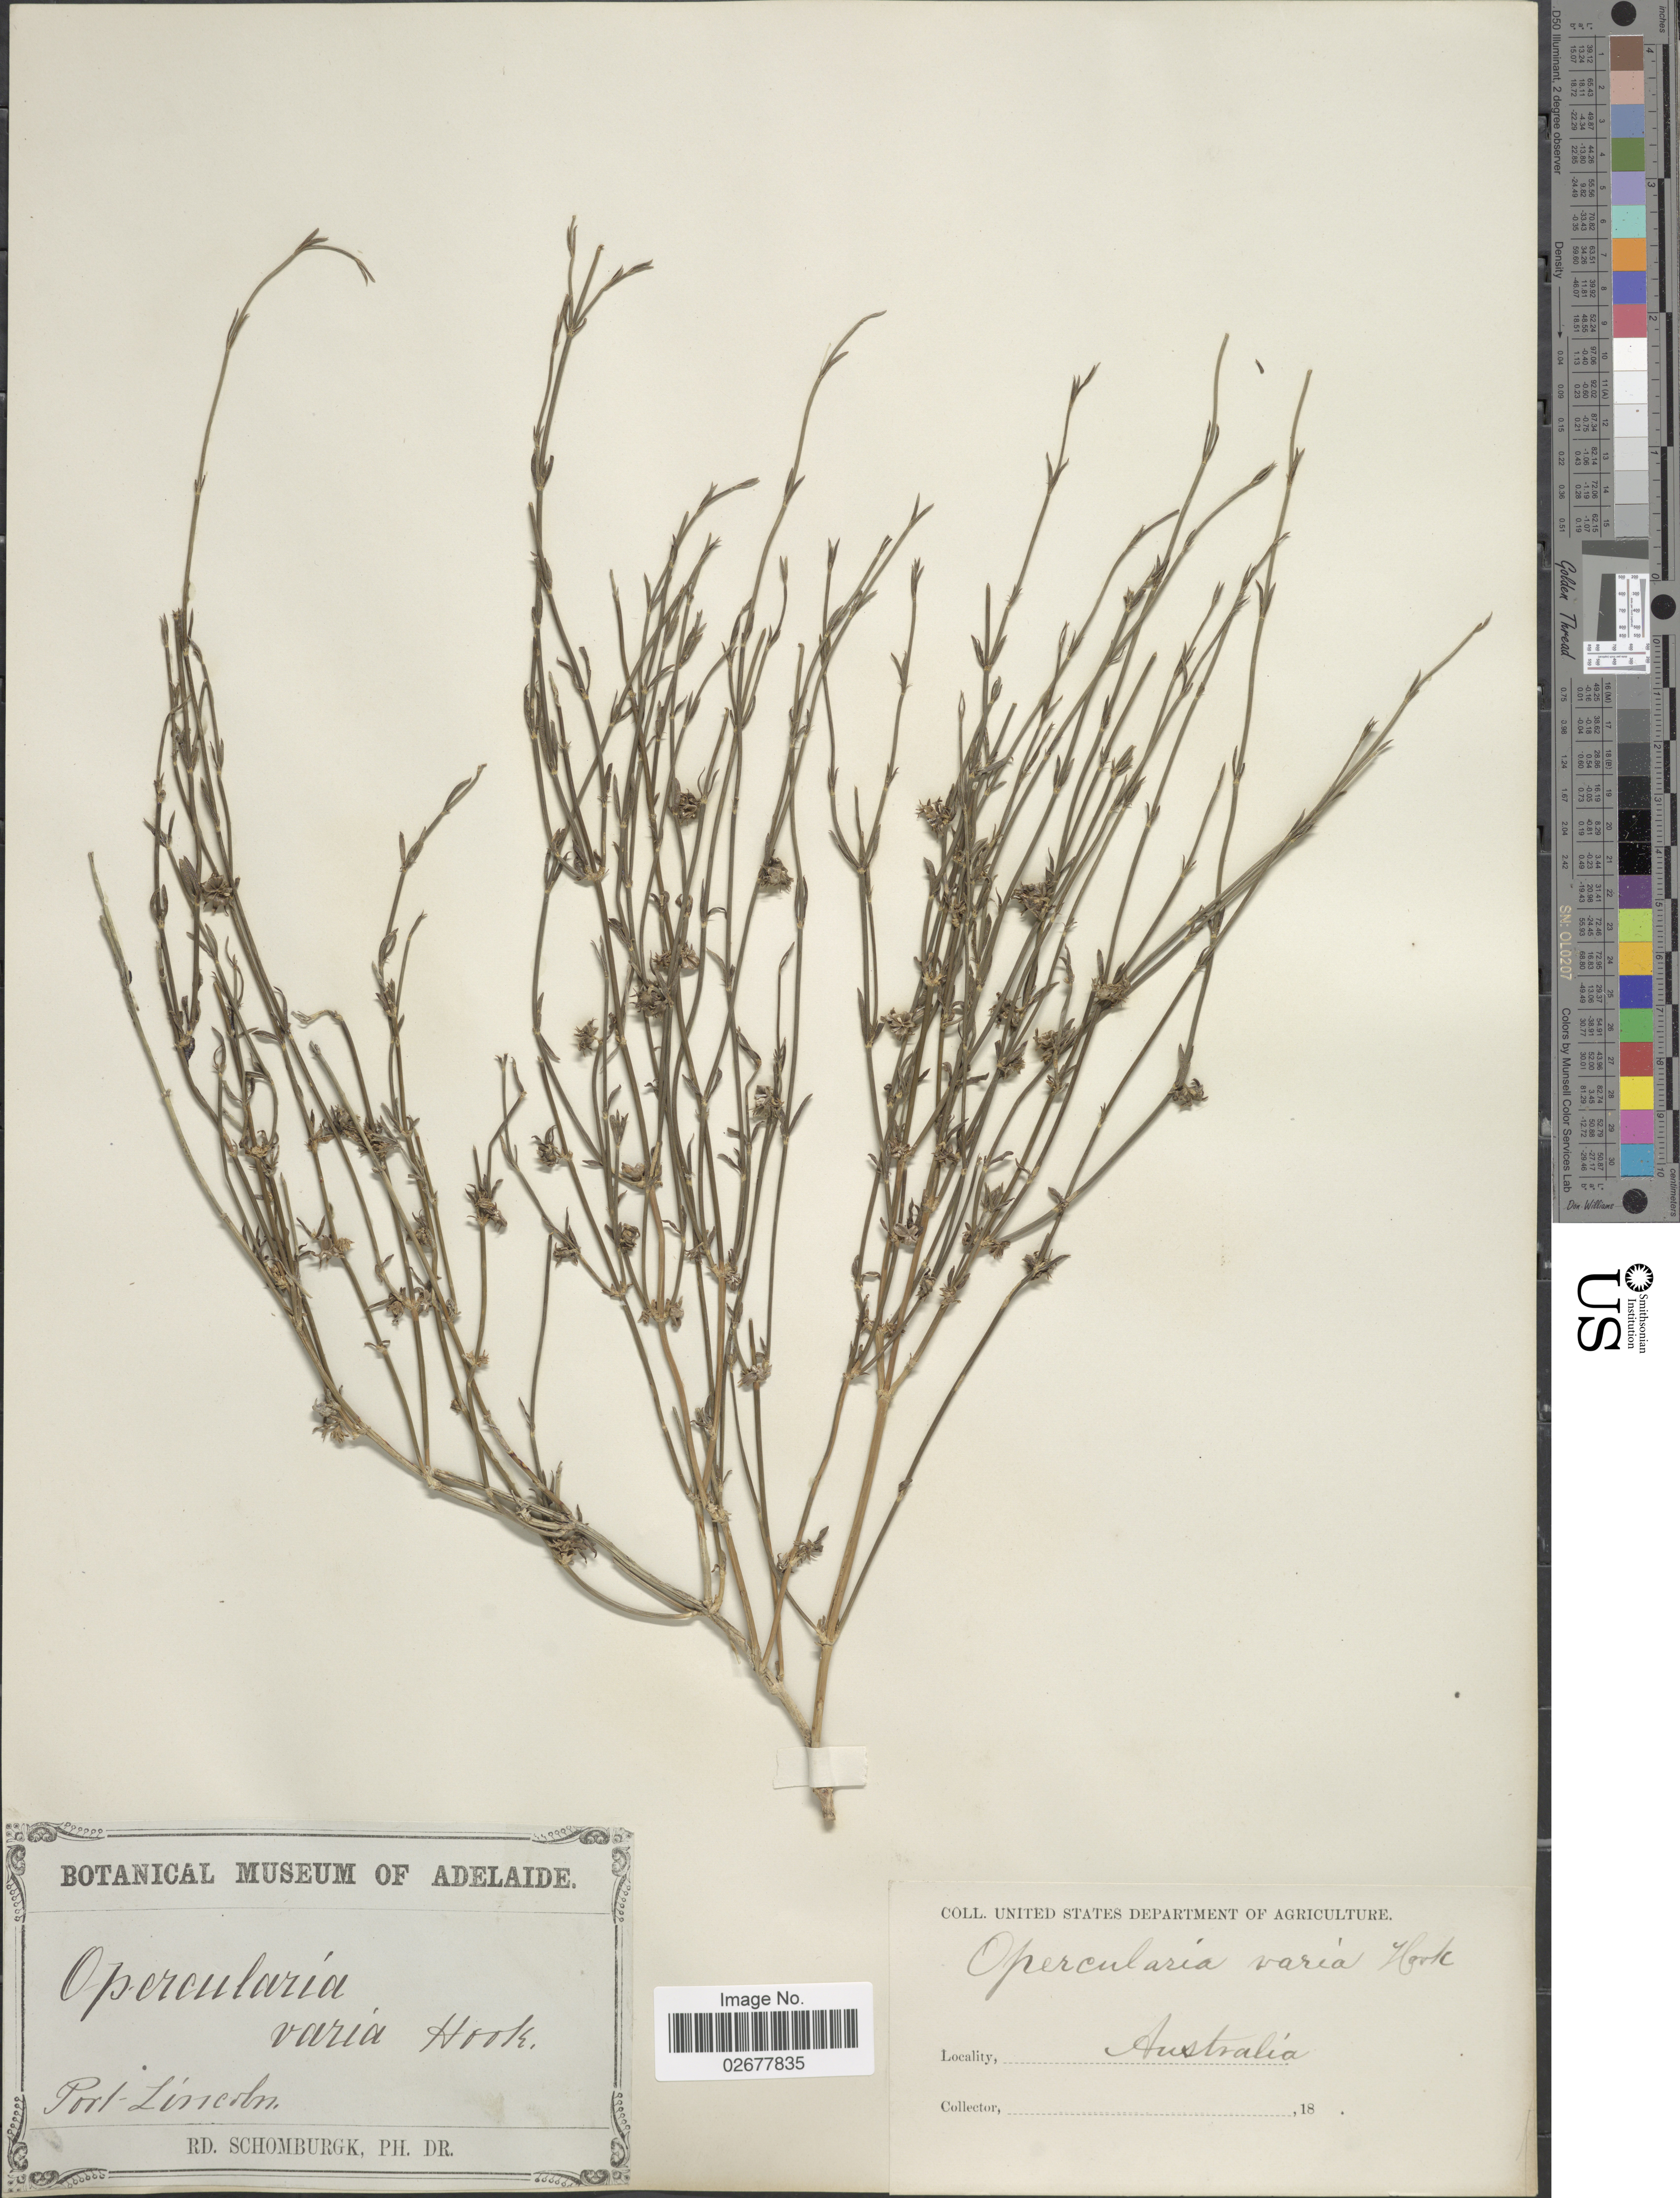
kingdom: Plantae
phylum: Tracheophyta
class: Magnoliopsida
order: Gentianales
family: Rubiaceae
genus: Opercularia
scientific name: Opercularia varia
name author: Hook. f.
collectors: M. R. Schomburgk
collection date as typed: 18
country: Australia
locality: Port Lincoln